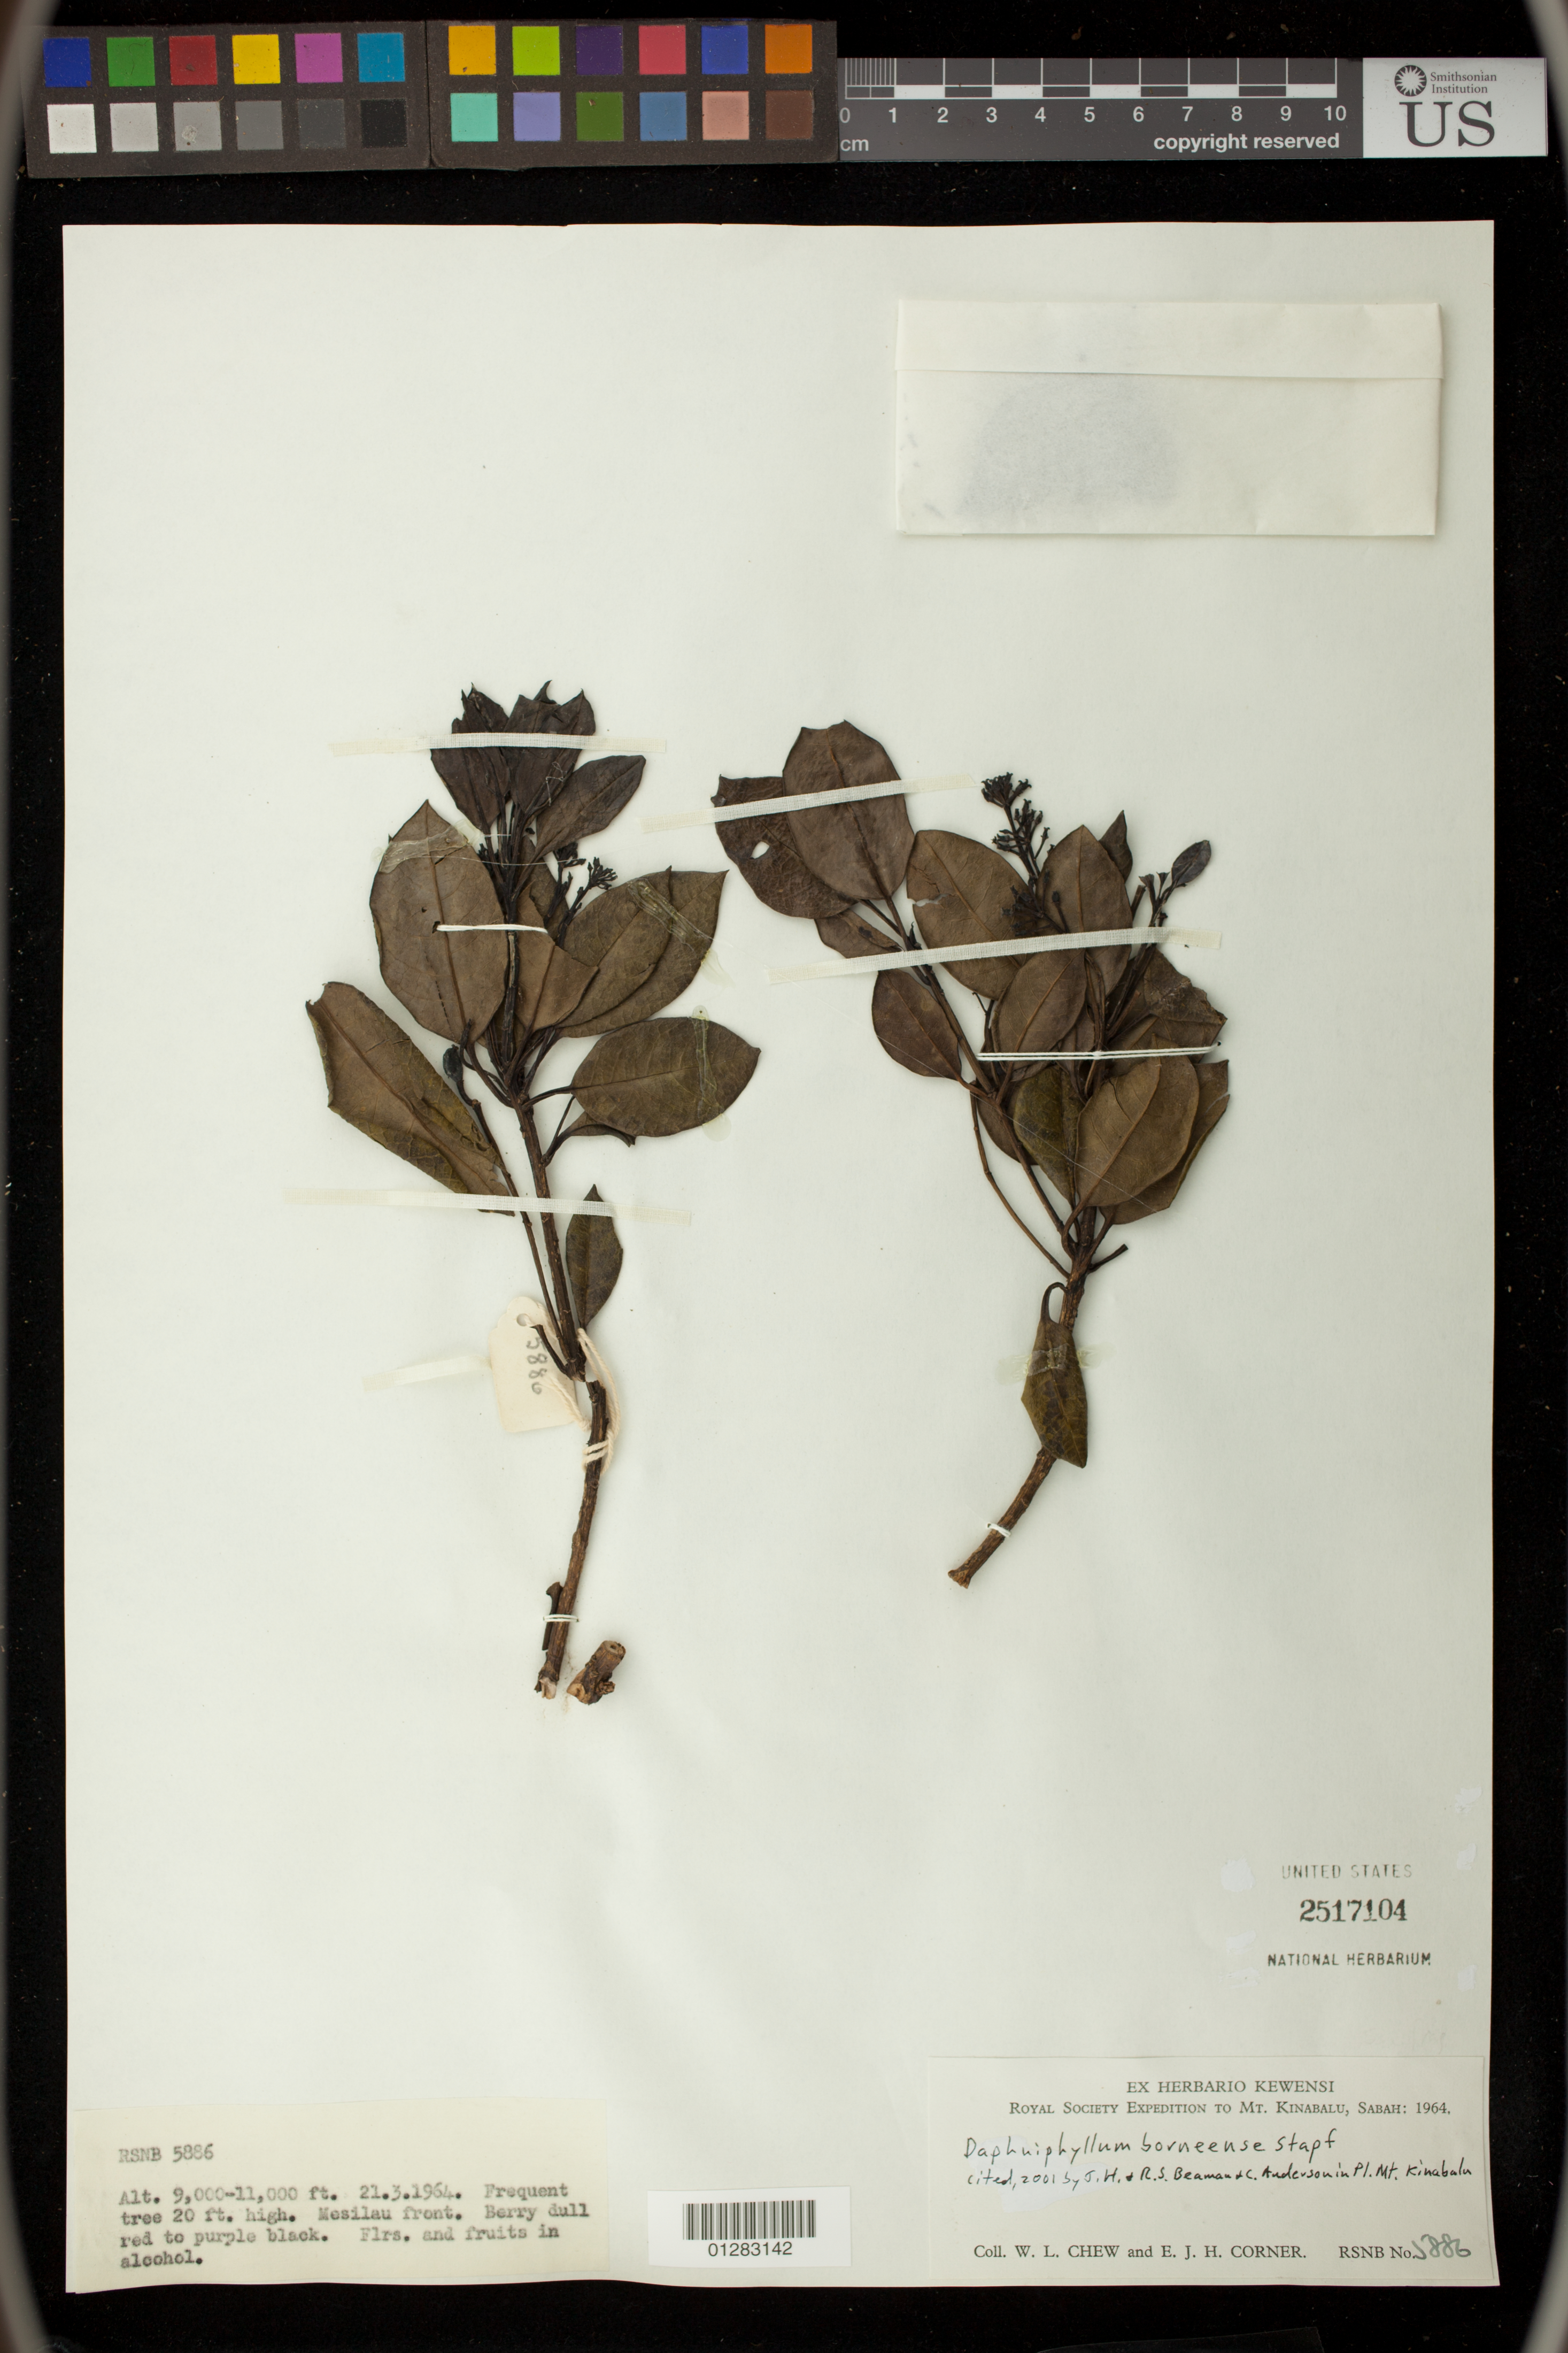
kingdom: Plantae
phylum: Tracheophyta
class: Magnoliopsida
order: Saxifragales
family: Daphniphyllaceae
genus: Daphniphyllum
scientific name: Daphniphyllum borneense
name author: Stapf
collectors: W. Chew & E. Corner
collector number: RSNB no. 5886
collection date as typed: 1964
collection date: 1964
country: Malaysia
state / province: Sabah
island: Borneo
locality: Mt. Kinabalu.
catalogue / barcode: US 2517104